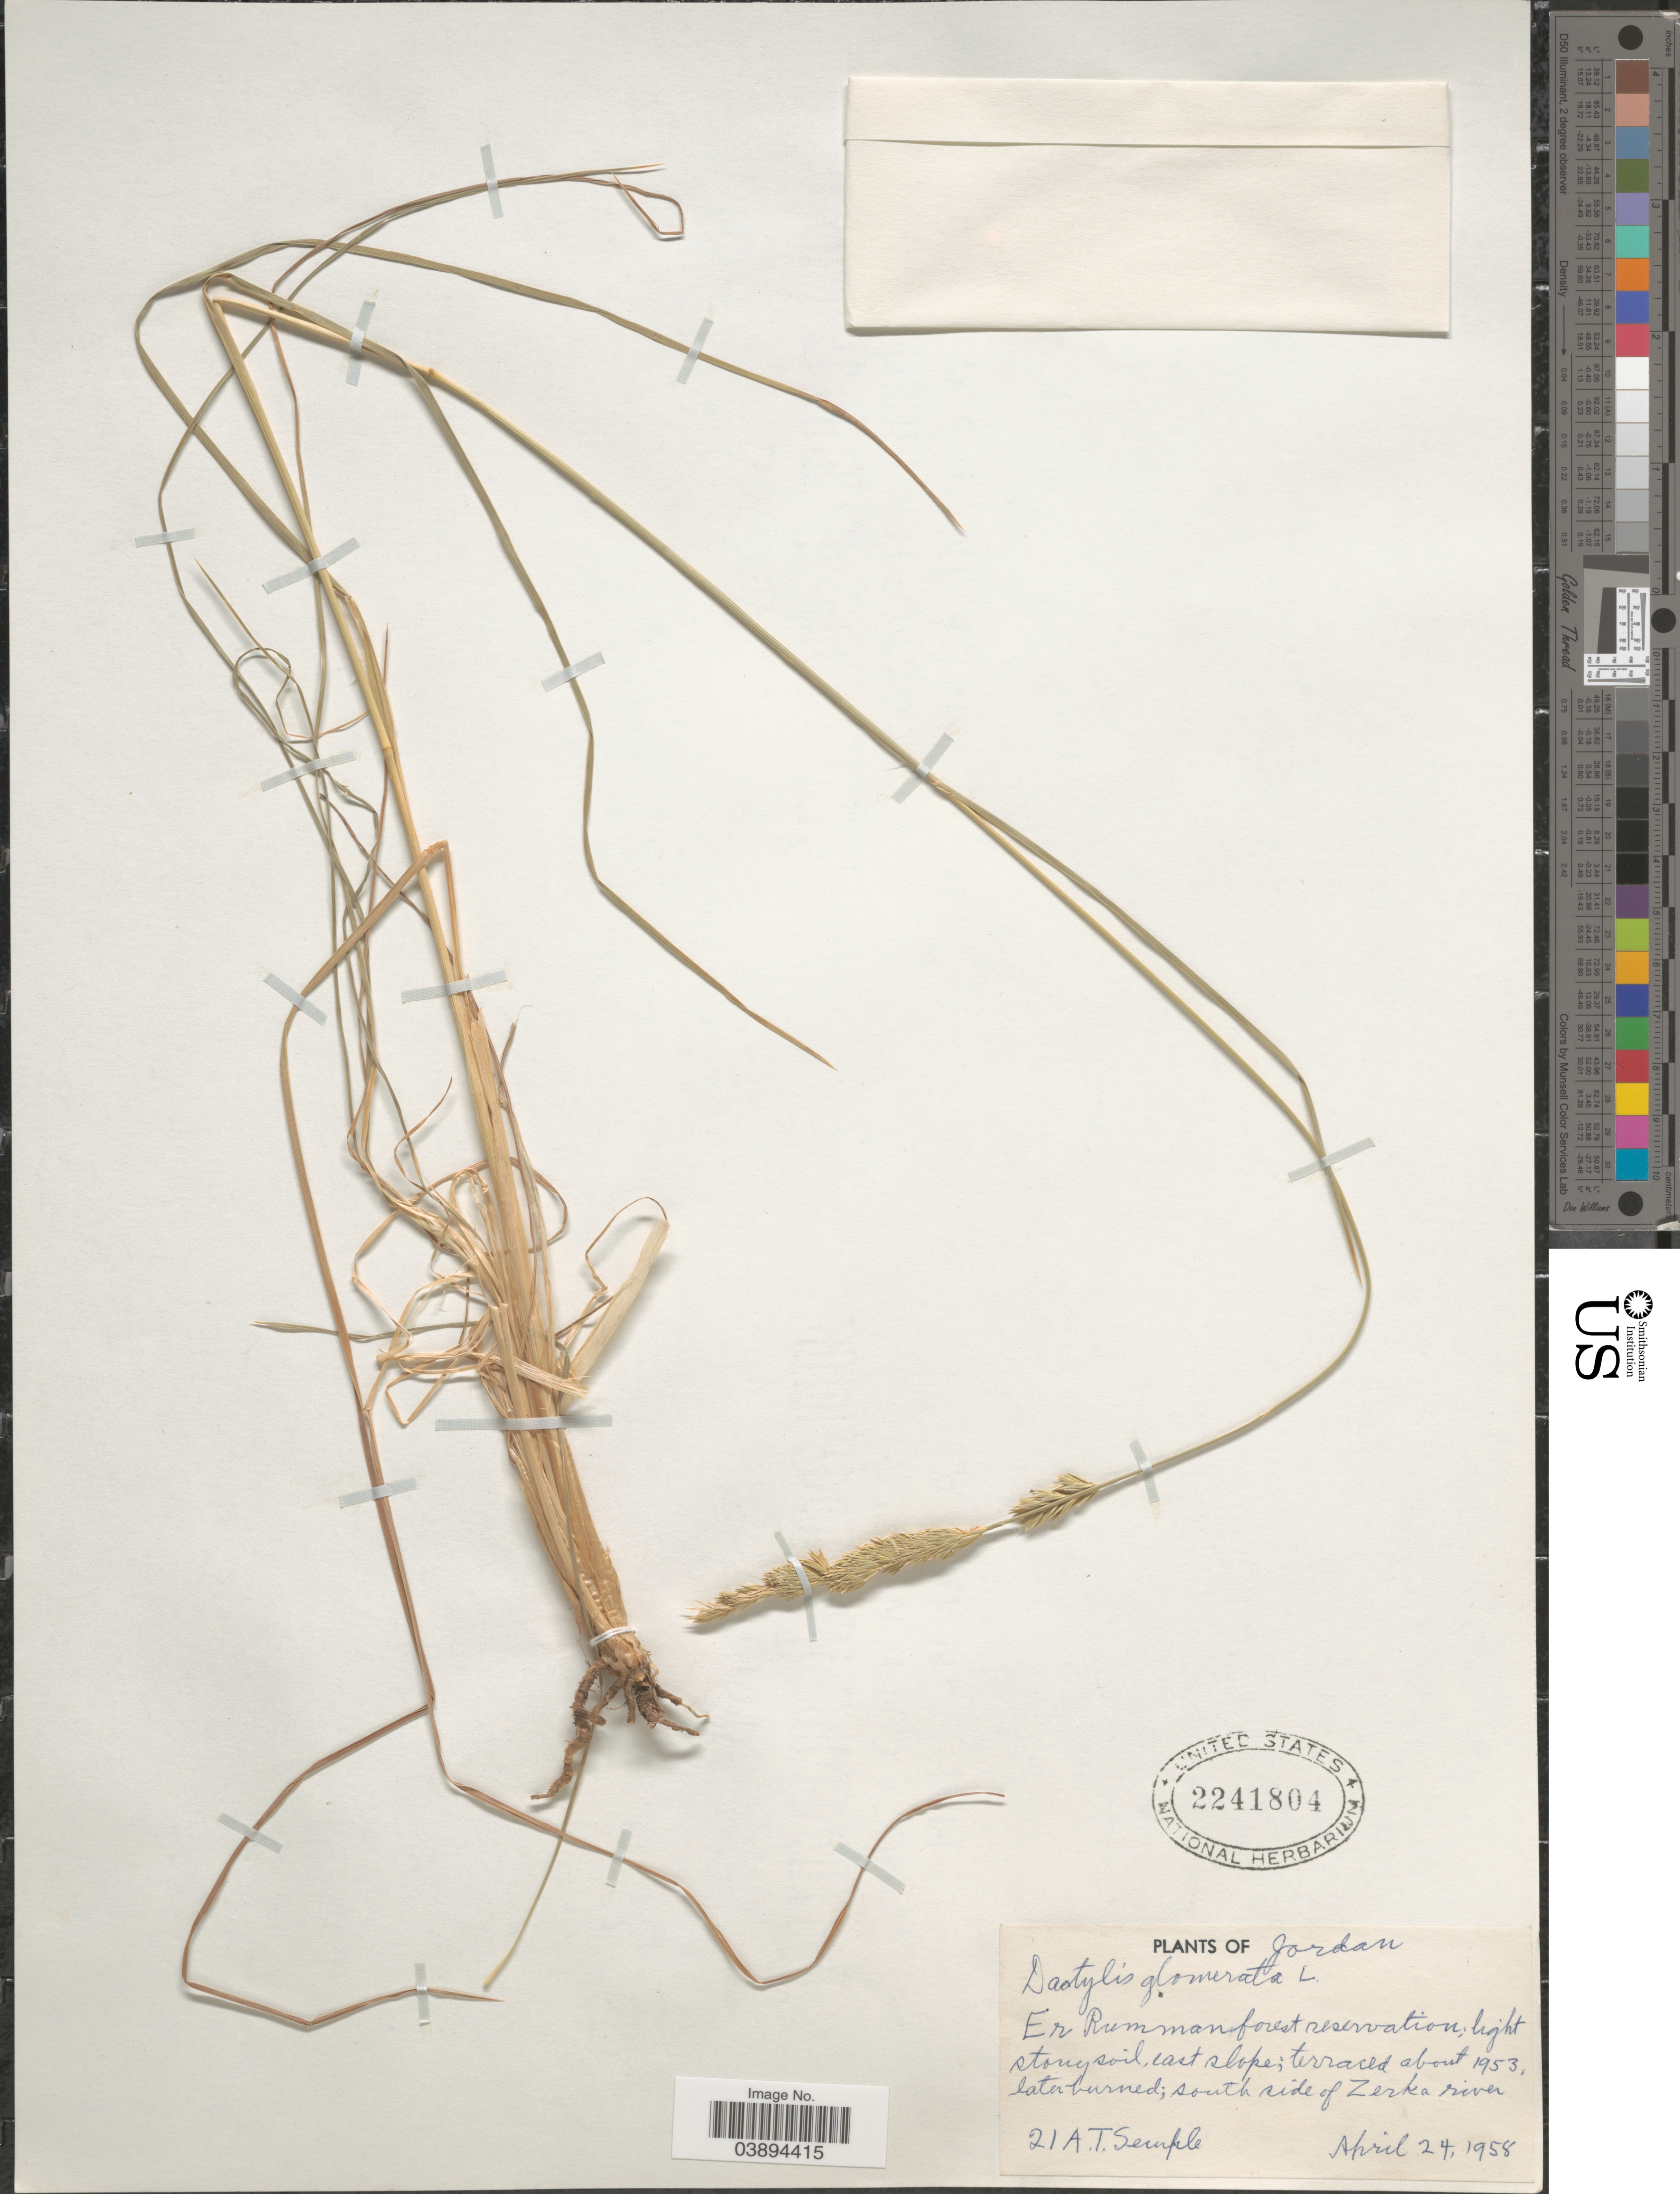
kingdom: Plantae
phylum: Tracheophyta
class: Liliopsida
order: Poales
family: Poaceae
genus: Dactylis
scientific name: Dactylis glomerata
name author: L.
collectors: A. Semple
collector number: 21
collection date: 1958-04-24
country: Jordan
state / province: Az Zarqaa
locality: Er Rumman forest reservation; light stony soil, east slope; south side of Zerka river.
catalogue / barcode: US 2241804